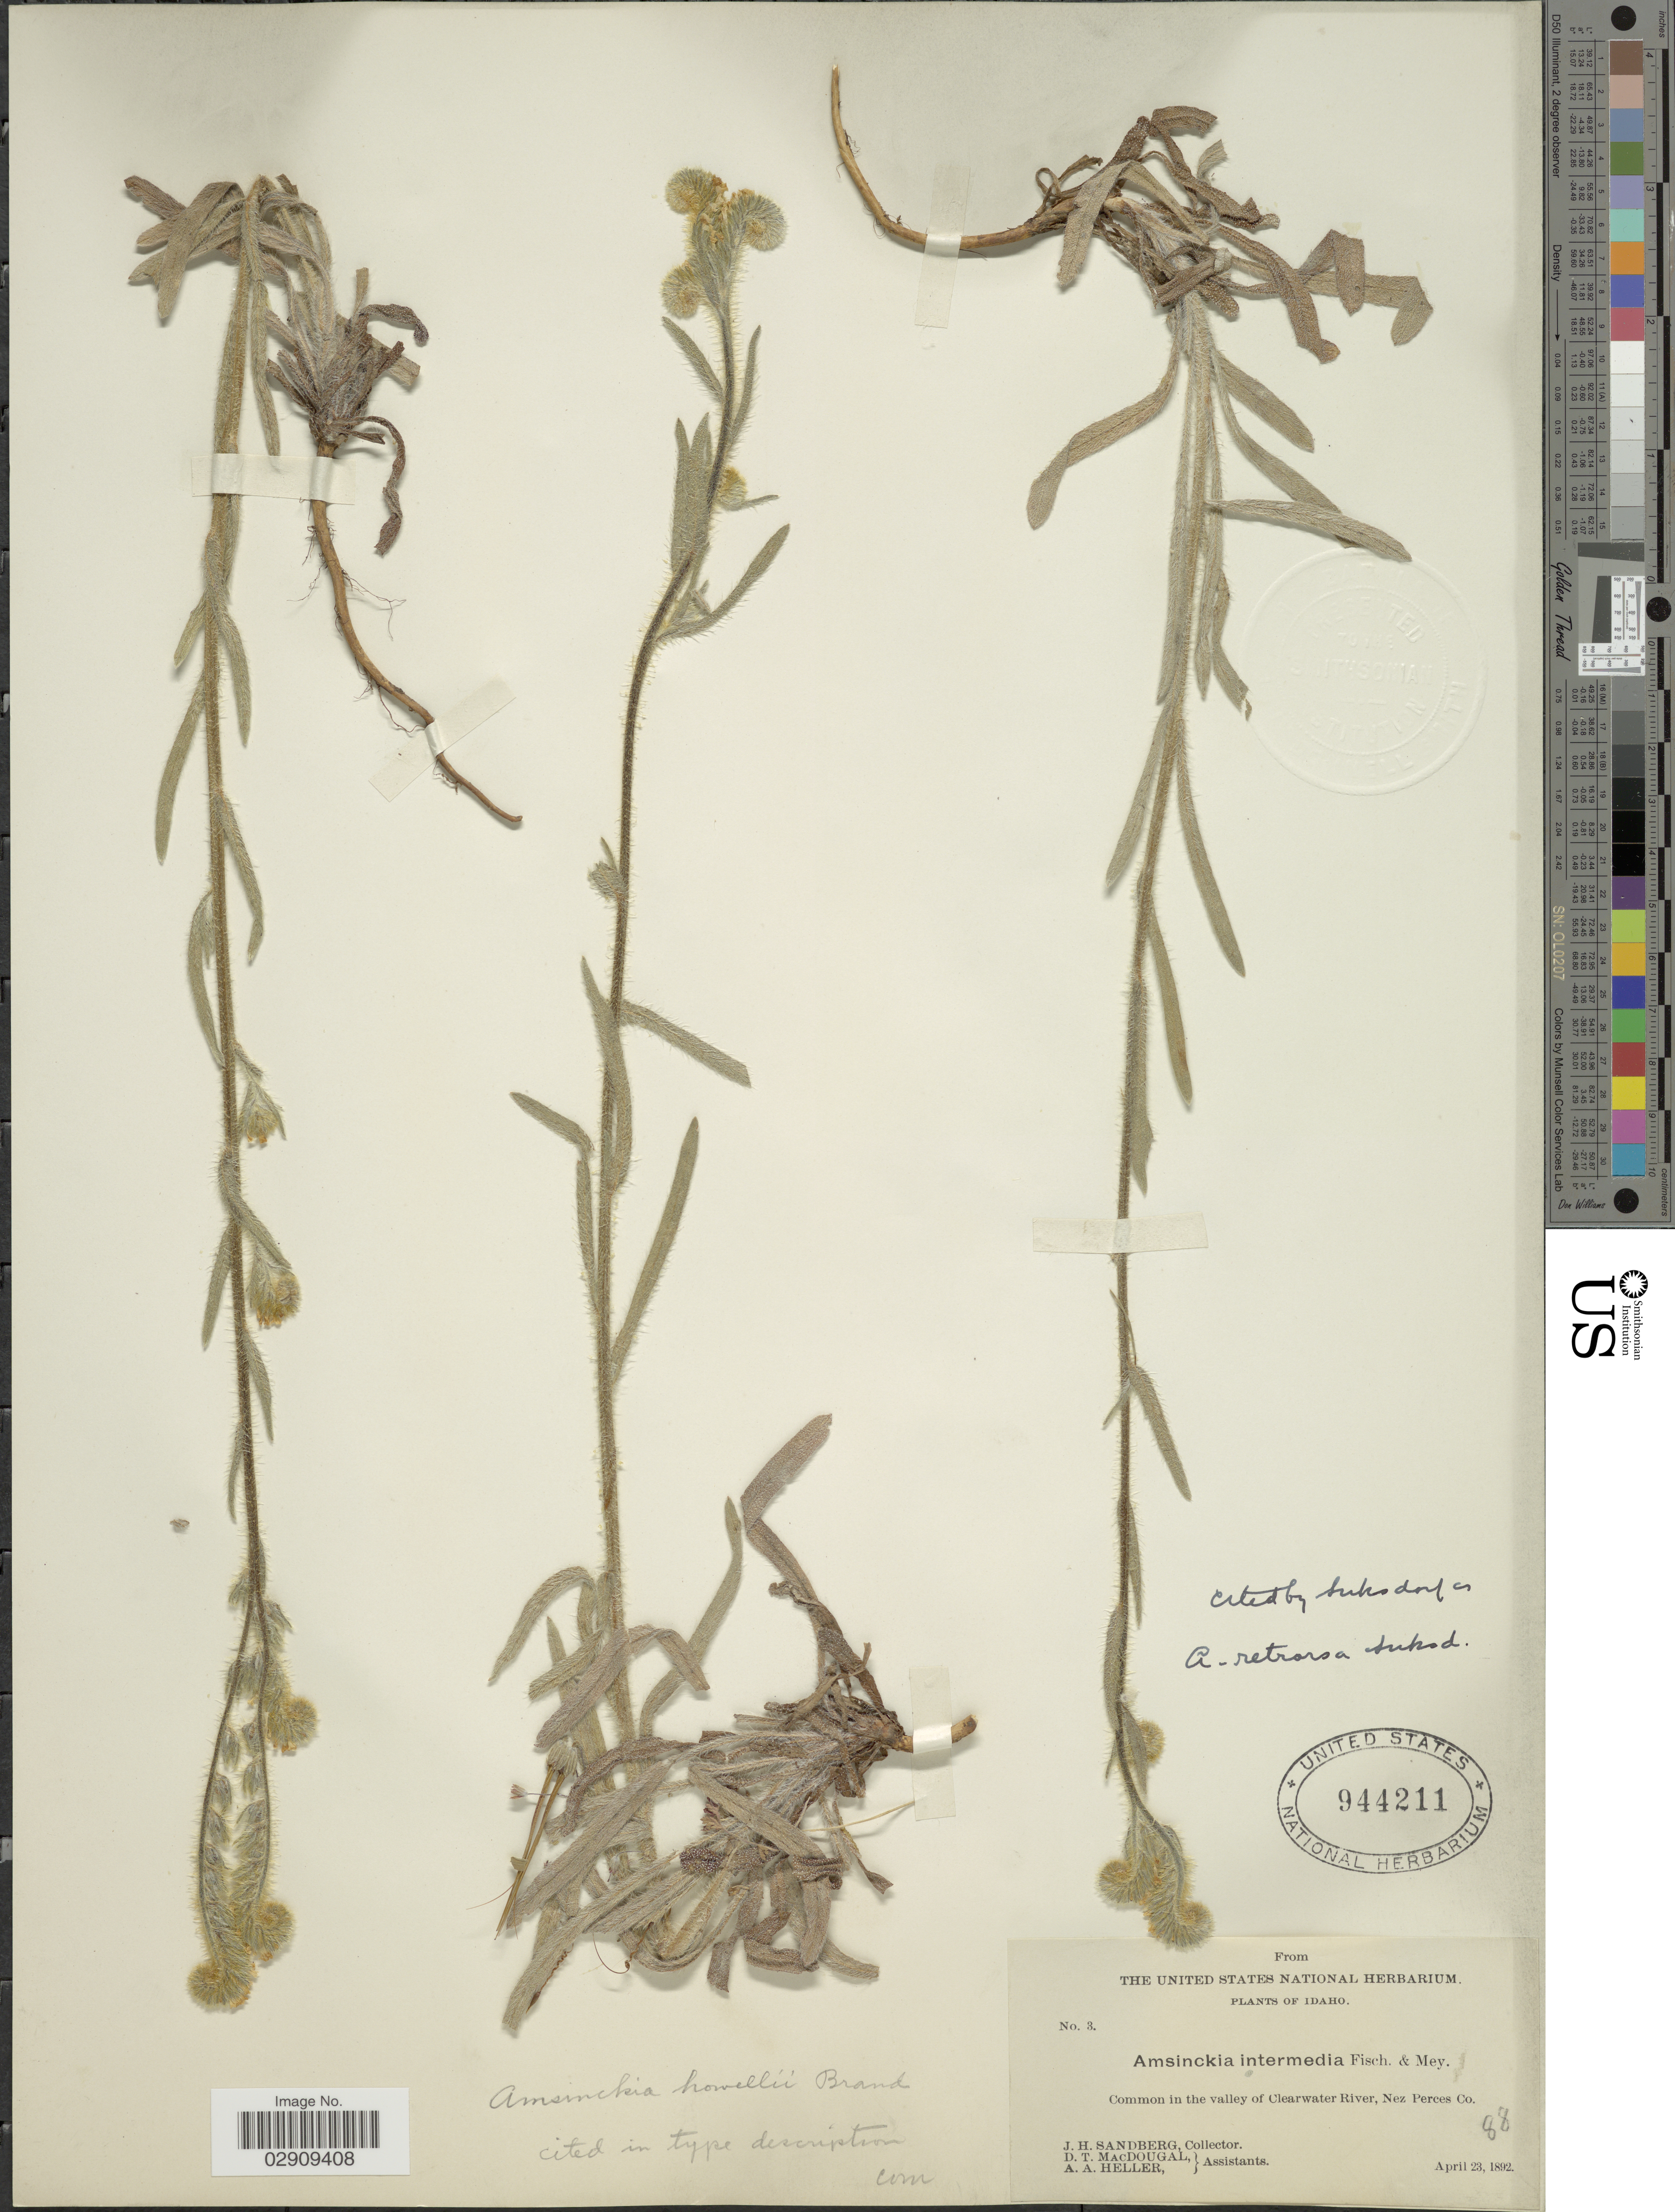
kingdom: Plantae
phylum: Tracheophyta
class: Magnoliopsida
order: Boraginales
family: Boraginaceae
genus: Amsinckia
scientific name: Amsinckia menziesii var. intermedia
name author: (Fisch. & C.A. Mey.) Ganders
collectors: J. H. Sandberg, D. T. MacDougal & A. A. Heller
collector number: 3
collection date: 1892-04-23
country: United States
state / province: Idaho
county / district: Nez Perce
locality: Common in the valley of Clearwater River, Nez Perces Co.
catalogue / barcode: US 944211